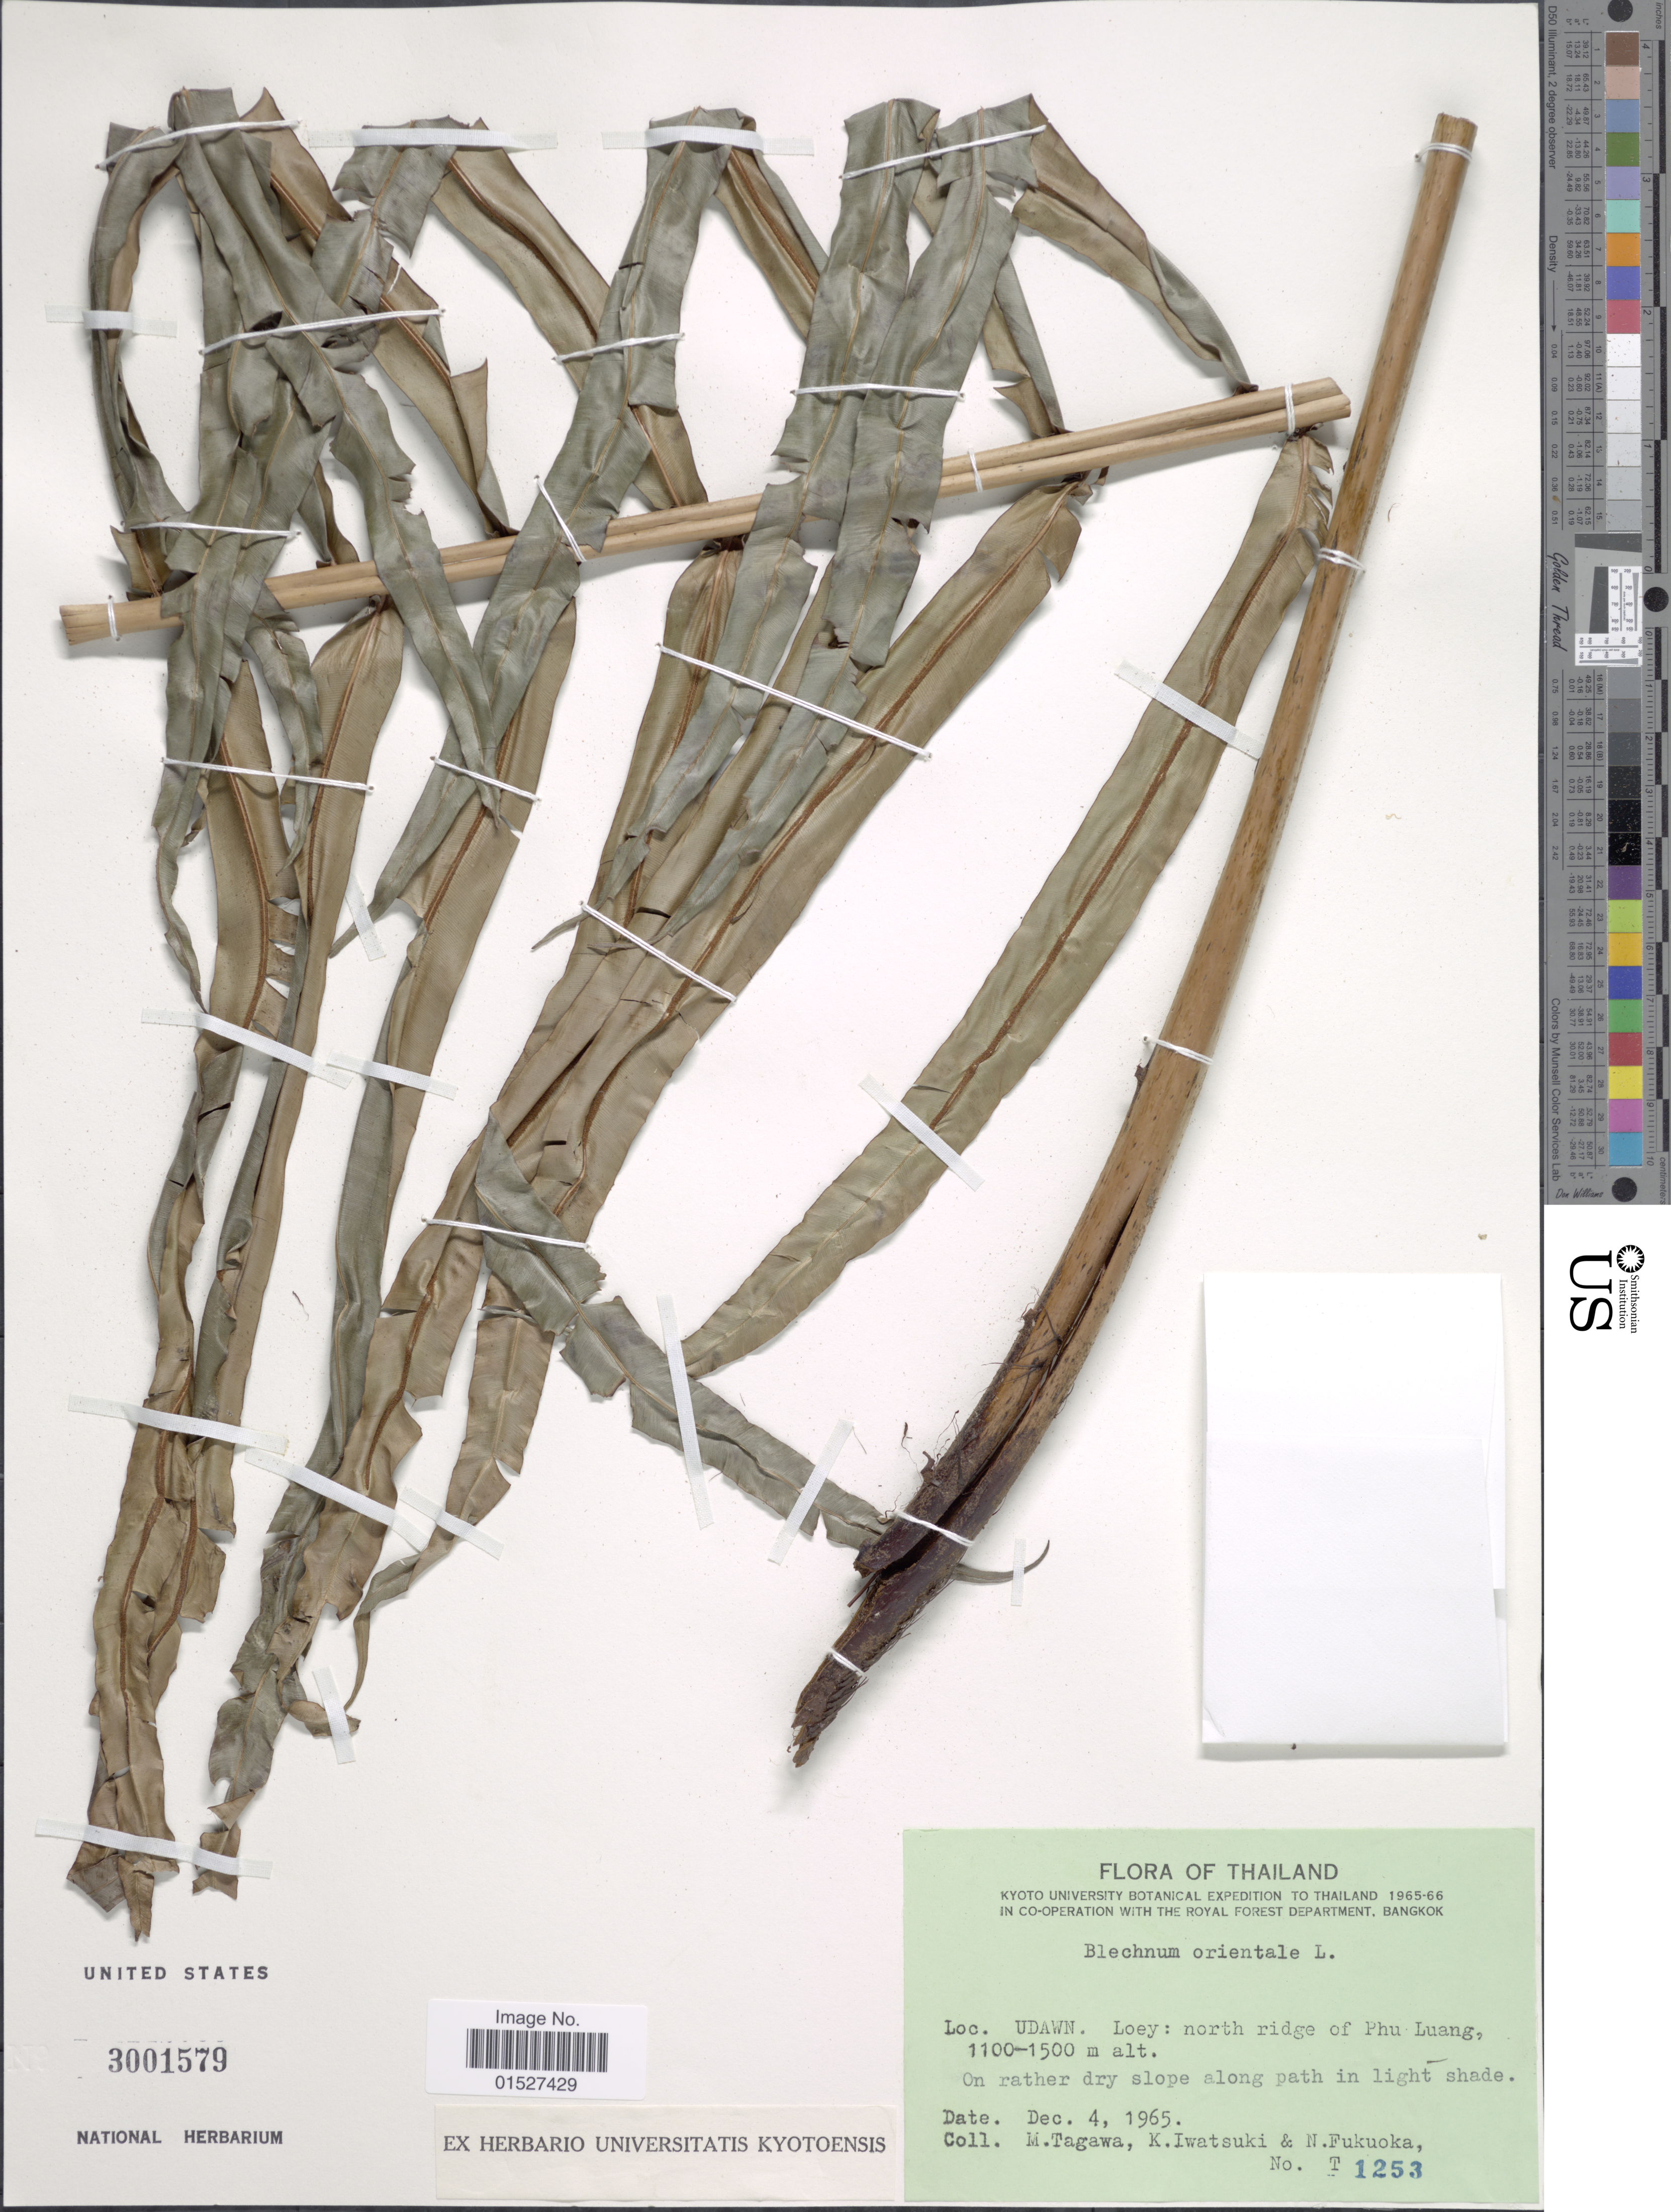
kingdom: Plantae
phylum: Tracheophyta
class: Polypodiopsida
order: Polypodiales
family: Blechnaceae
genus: Blechnum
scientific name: Blechnum orientale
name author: L.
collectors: M. Tagawa, K. Iwatsuki & N. Fukuoka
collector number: T1253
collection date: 1965-12-04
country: Thailand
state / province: Loei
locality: Udawn. Loey: north ridge of Phu Luang.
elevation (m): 1100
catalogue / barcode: US 3001579